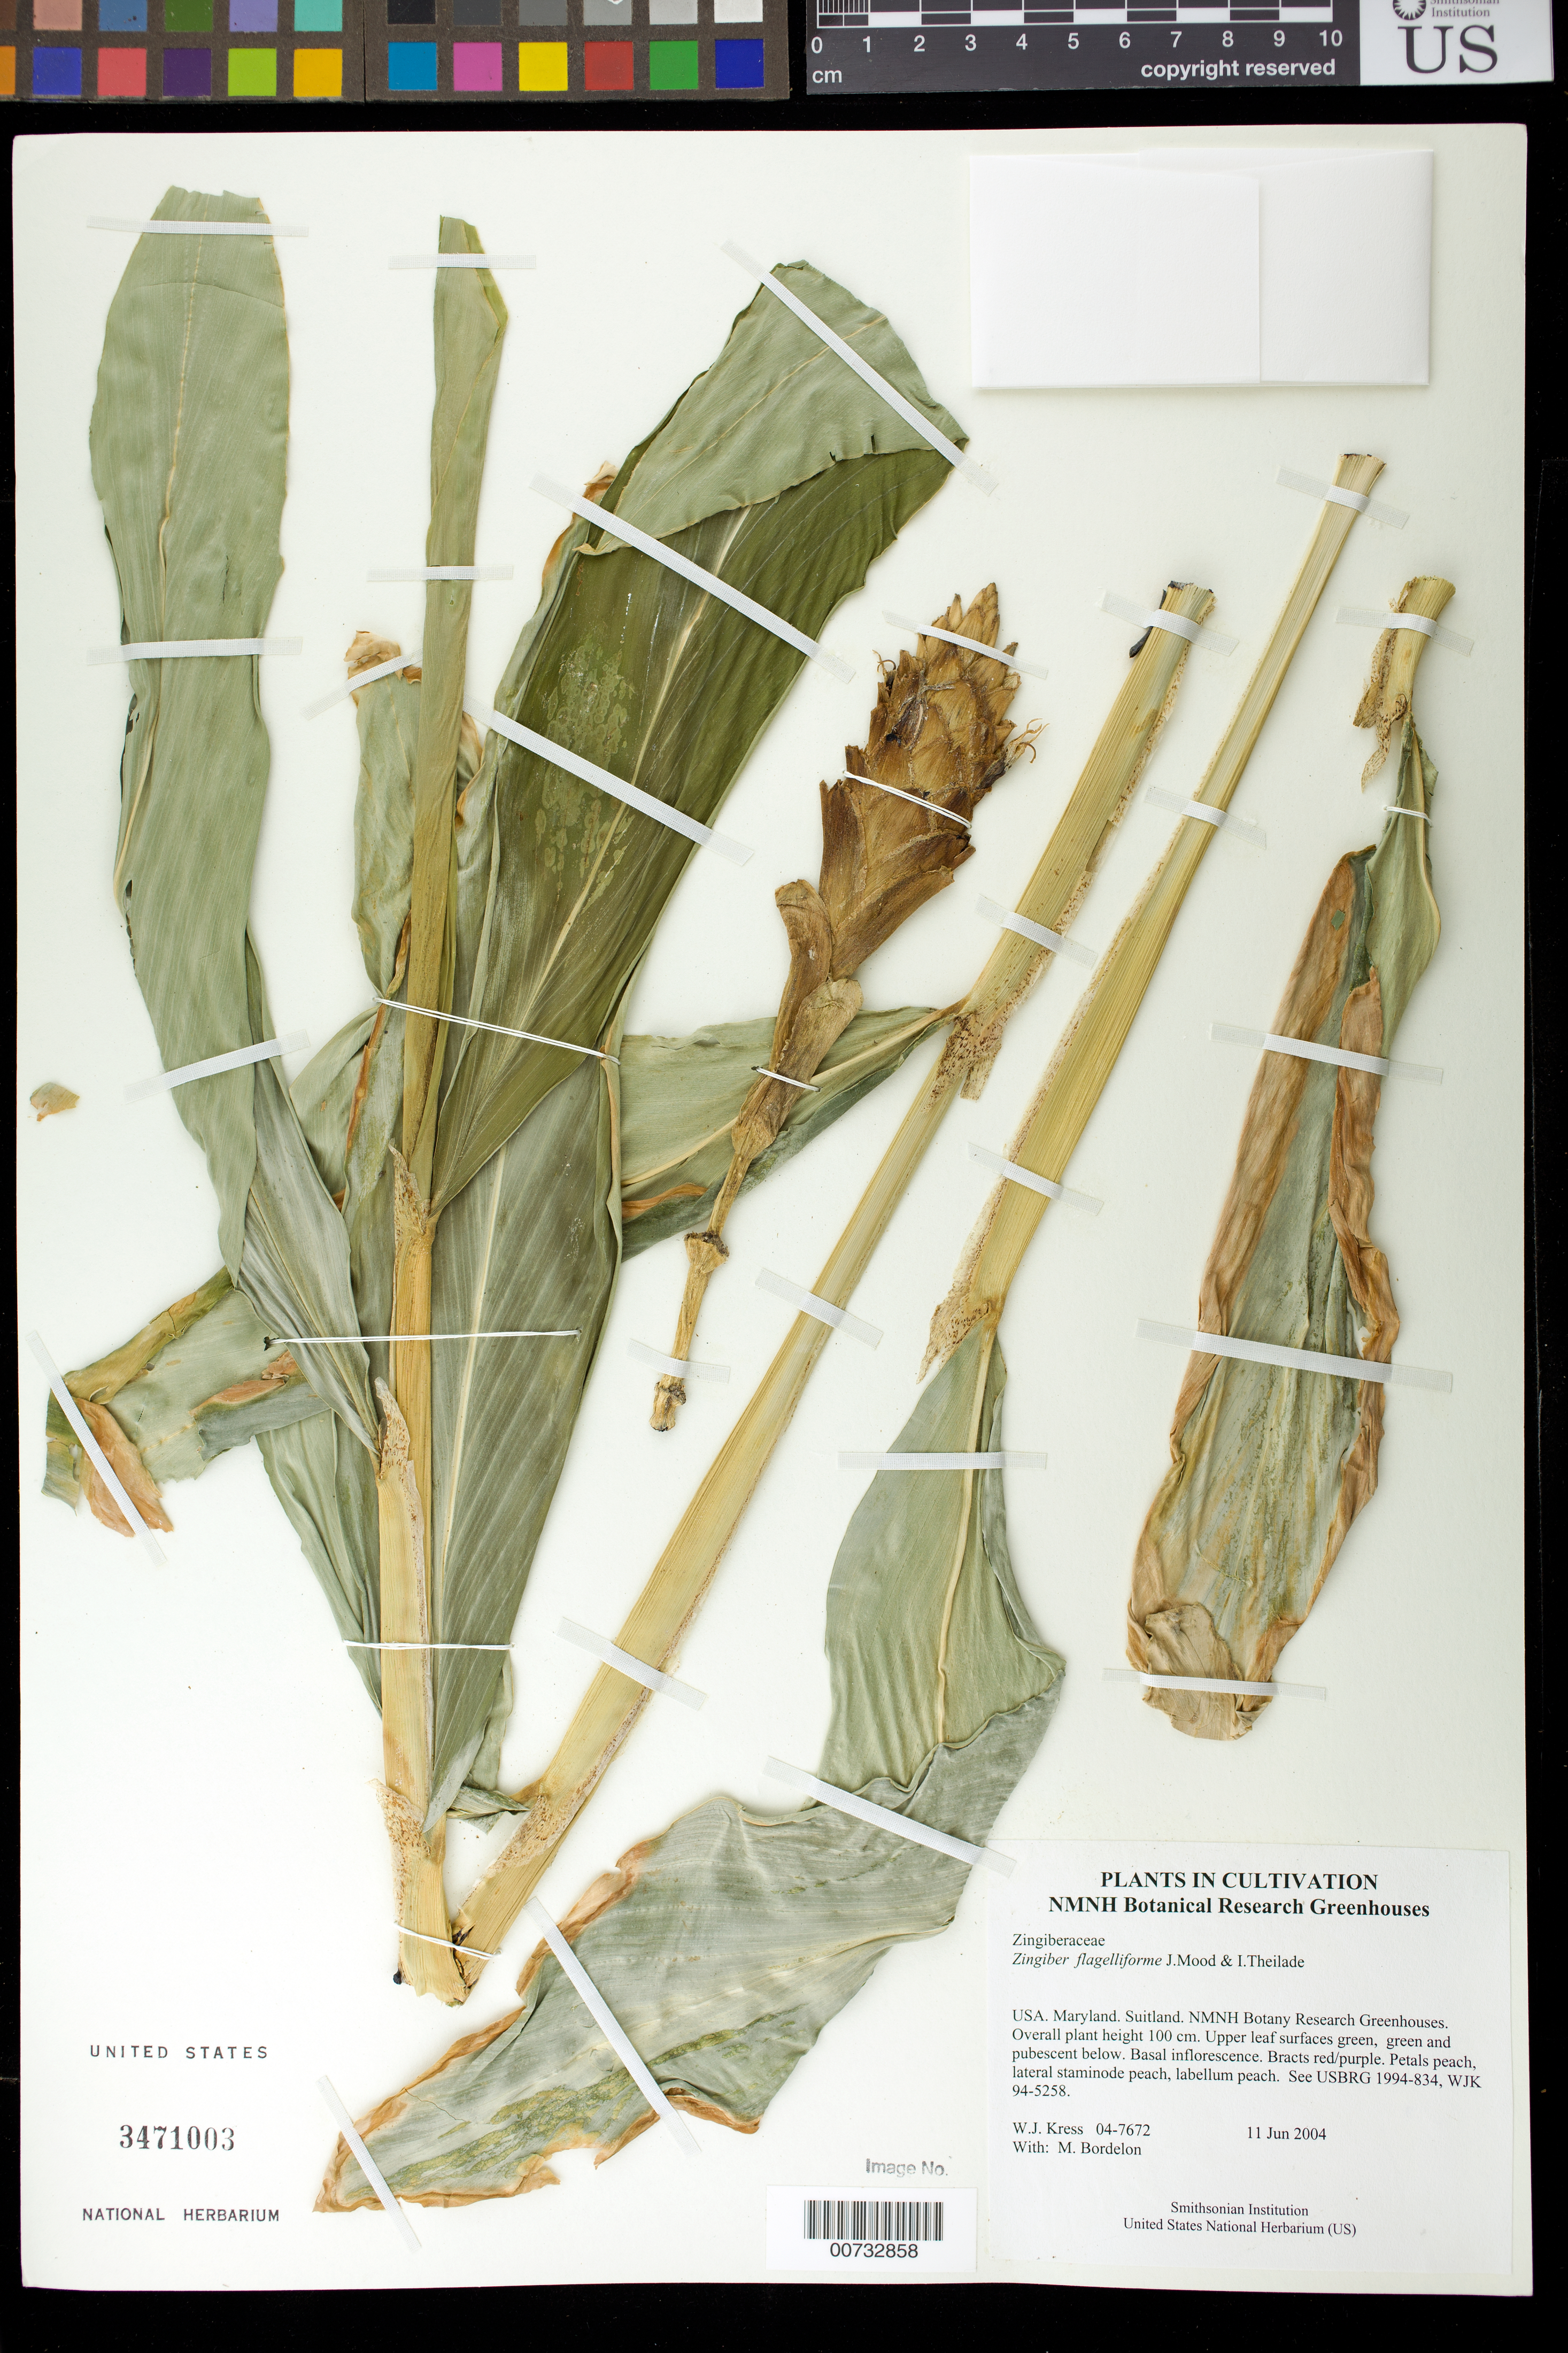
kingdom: Plantae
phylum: Tracheophyta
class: Liliopsida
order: Zingiberales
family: Zingiberaceae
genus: Zingiber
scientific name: Zingiber flagelliforme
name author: Mood & Theilade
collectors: W. J. Kress & M. Bordelon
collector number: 04-7672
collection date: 2004-06-11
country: United States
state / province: Maryland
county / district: Prince George's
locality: NMNH Botany Research Greenhouses. Suitland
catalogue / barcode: US 3471003